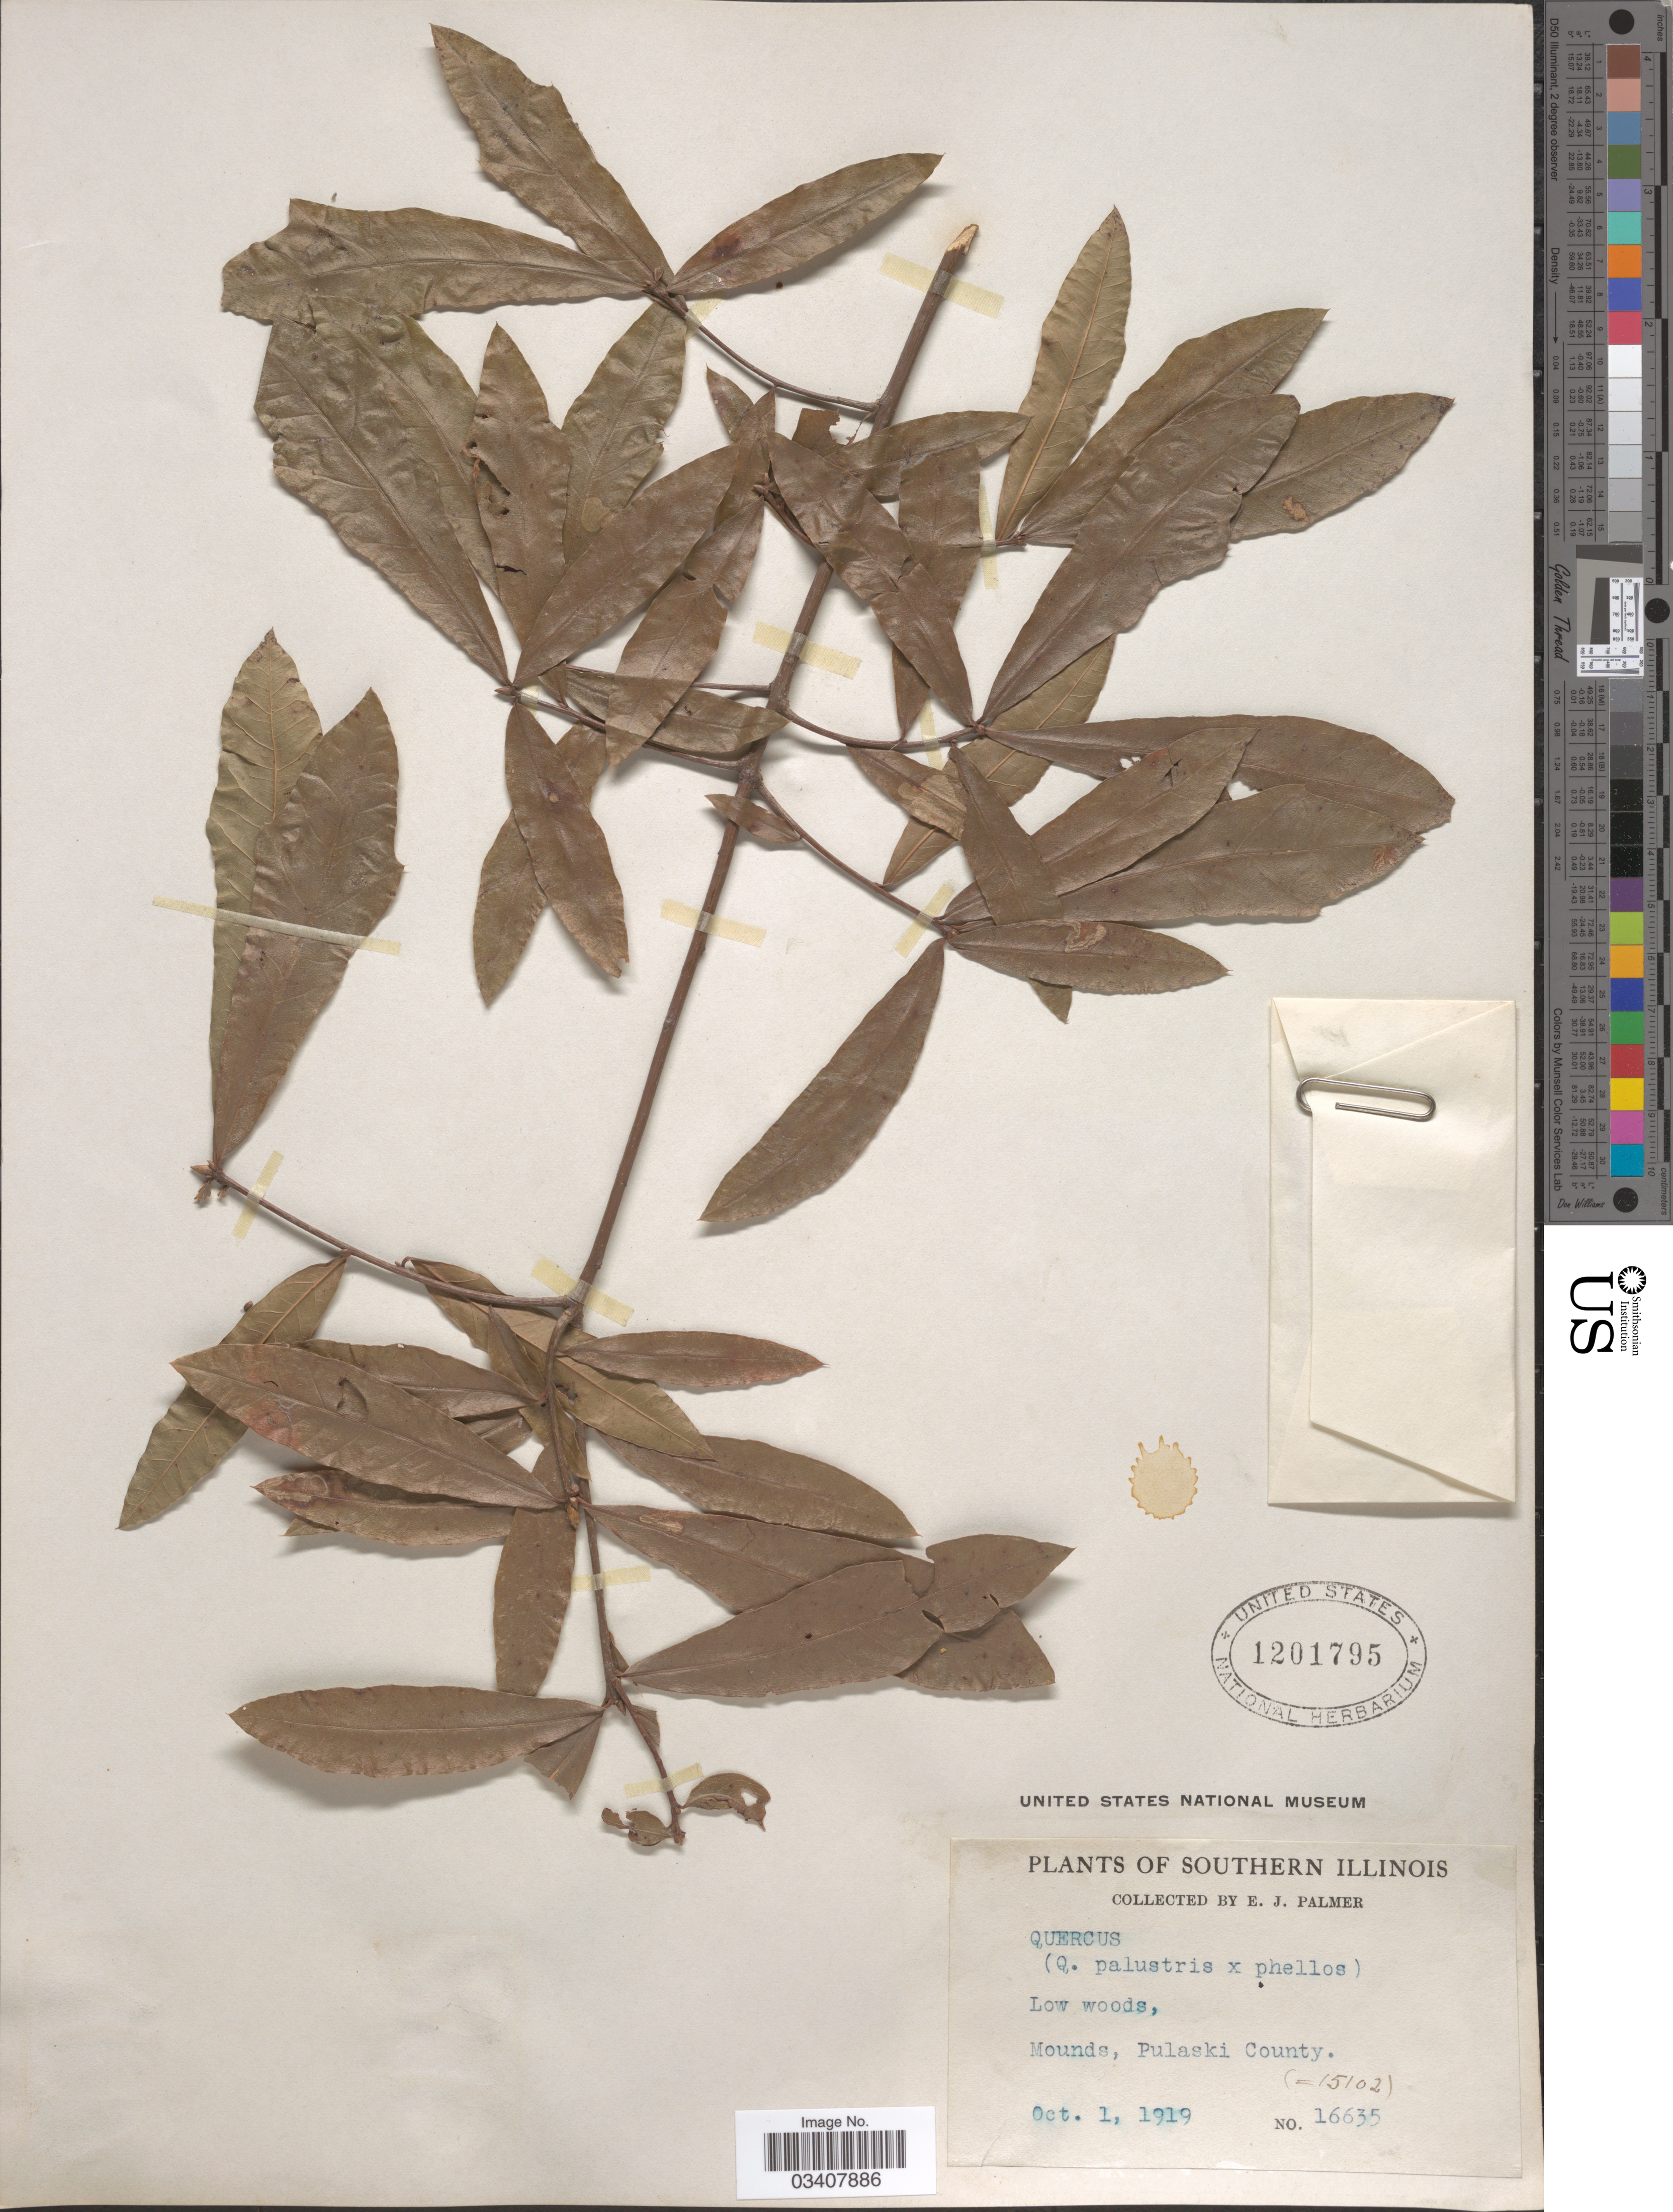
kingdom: Plantae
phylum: Tracheophyta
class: Magnoliopsida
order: Fagales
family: Fagaceae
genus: Quercus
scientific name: Quercus palustris x Q. phellos L.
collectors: E. J. Palmer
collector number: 16635 (=15102)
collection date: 1919-10-01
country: United States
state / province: Illinois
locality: Southern Illinois. Low woods, Mounds, Pulaski County.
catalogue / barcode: US 1201795